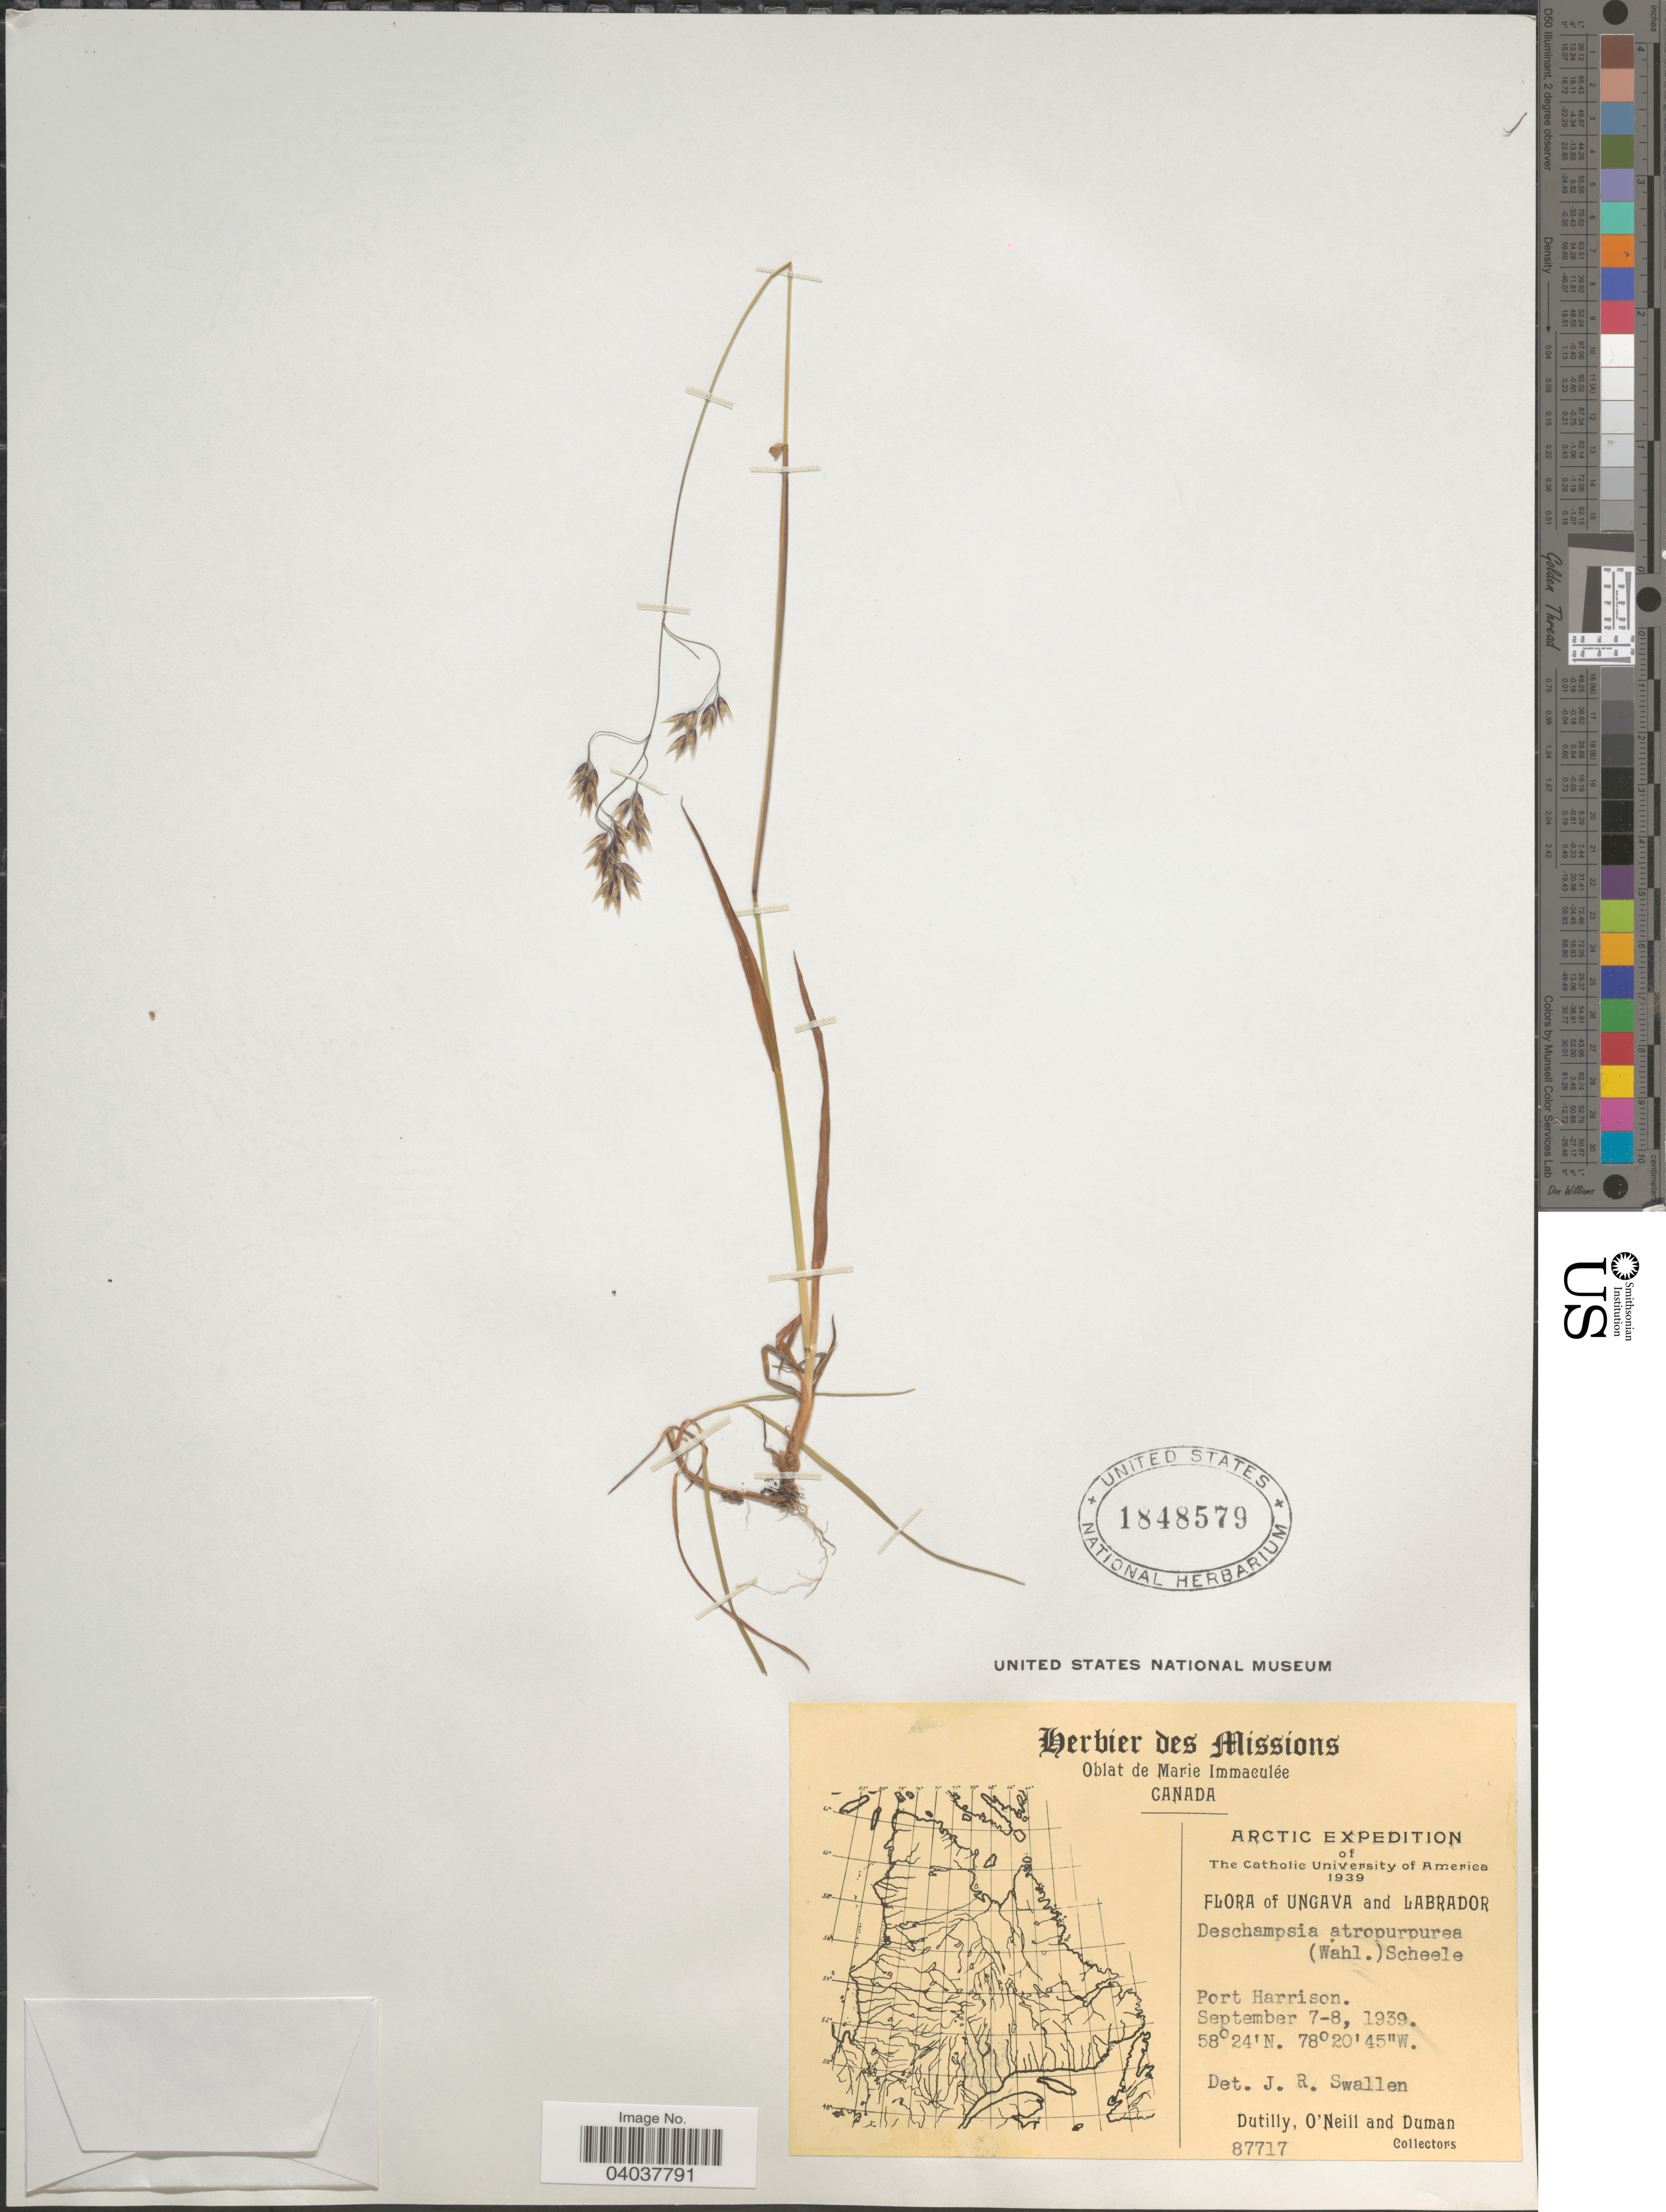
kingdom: Plantae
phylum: Tracheophyta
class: Liliopsida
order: Poales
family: Poaceae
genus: Vahlodea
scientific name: Vahlodea atropurpurea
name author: (Wahlenb.) Fr. ex Hartm.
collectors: -. Dutilly, -. O'Neill & -. Duman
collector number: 87717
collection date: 1939-09-07/1939-09-08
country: Canada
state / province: Newfoundland and Labrador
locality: Ungava and Labrador. Port Harrison.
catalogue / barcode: US 1848579